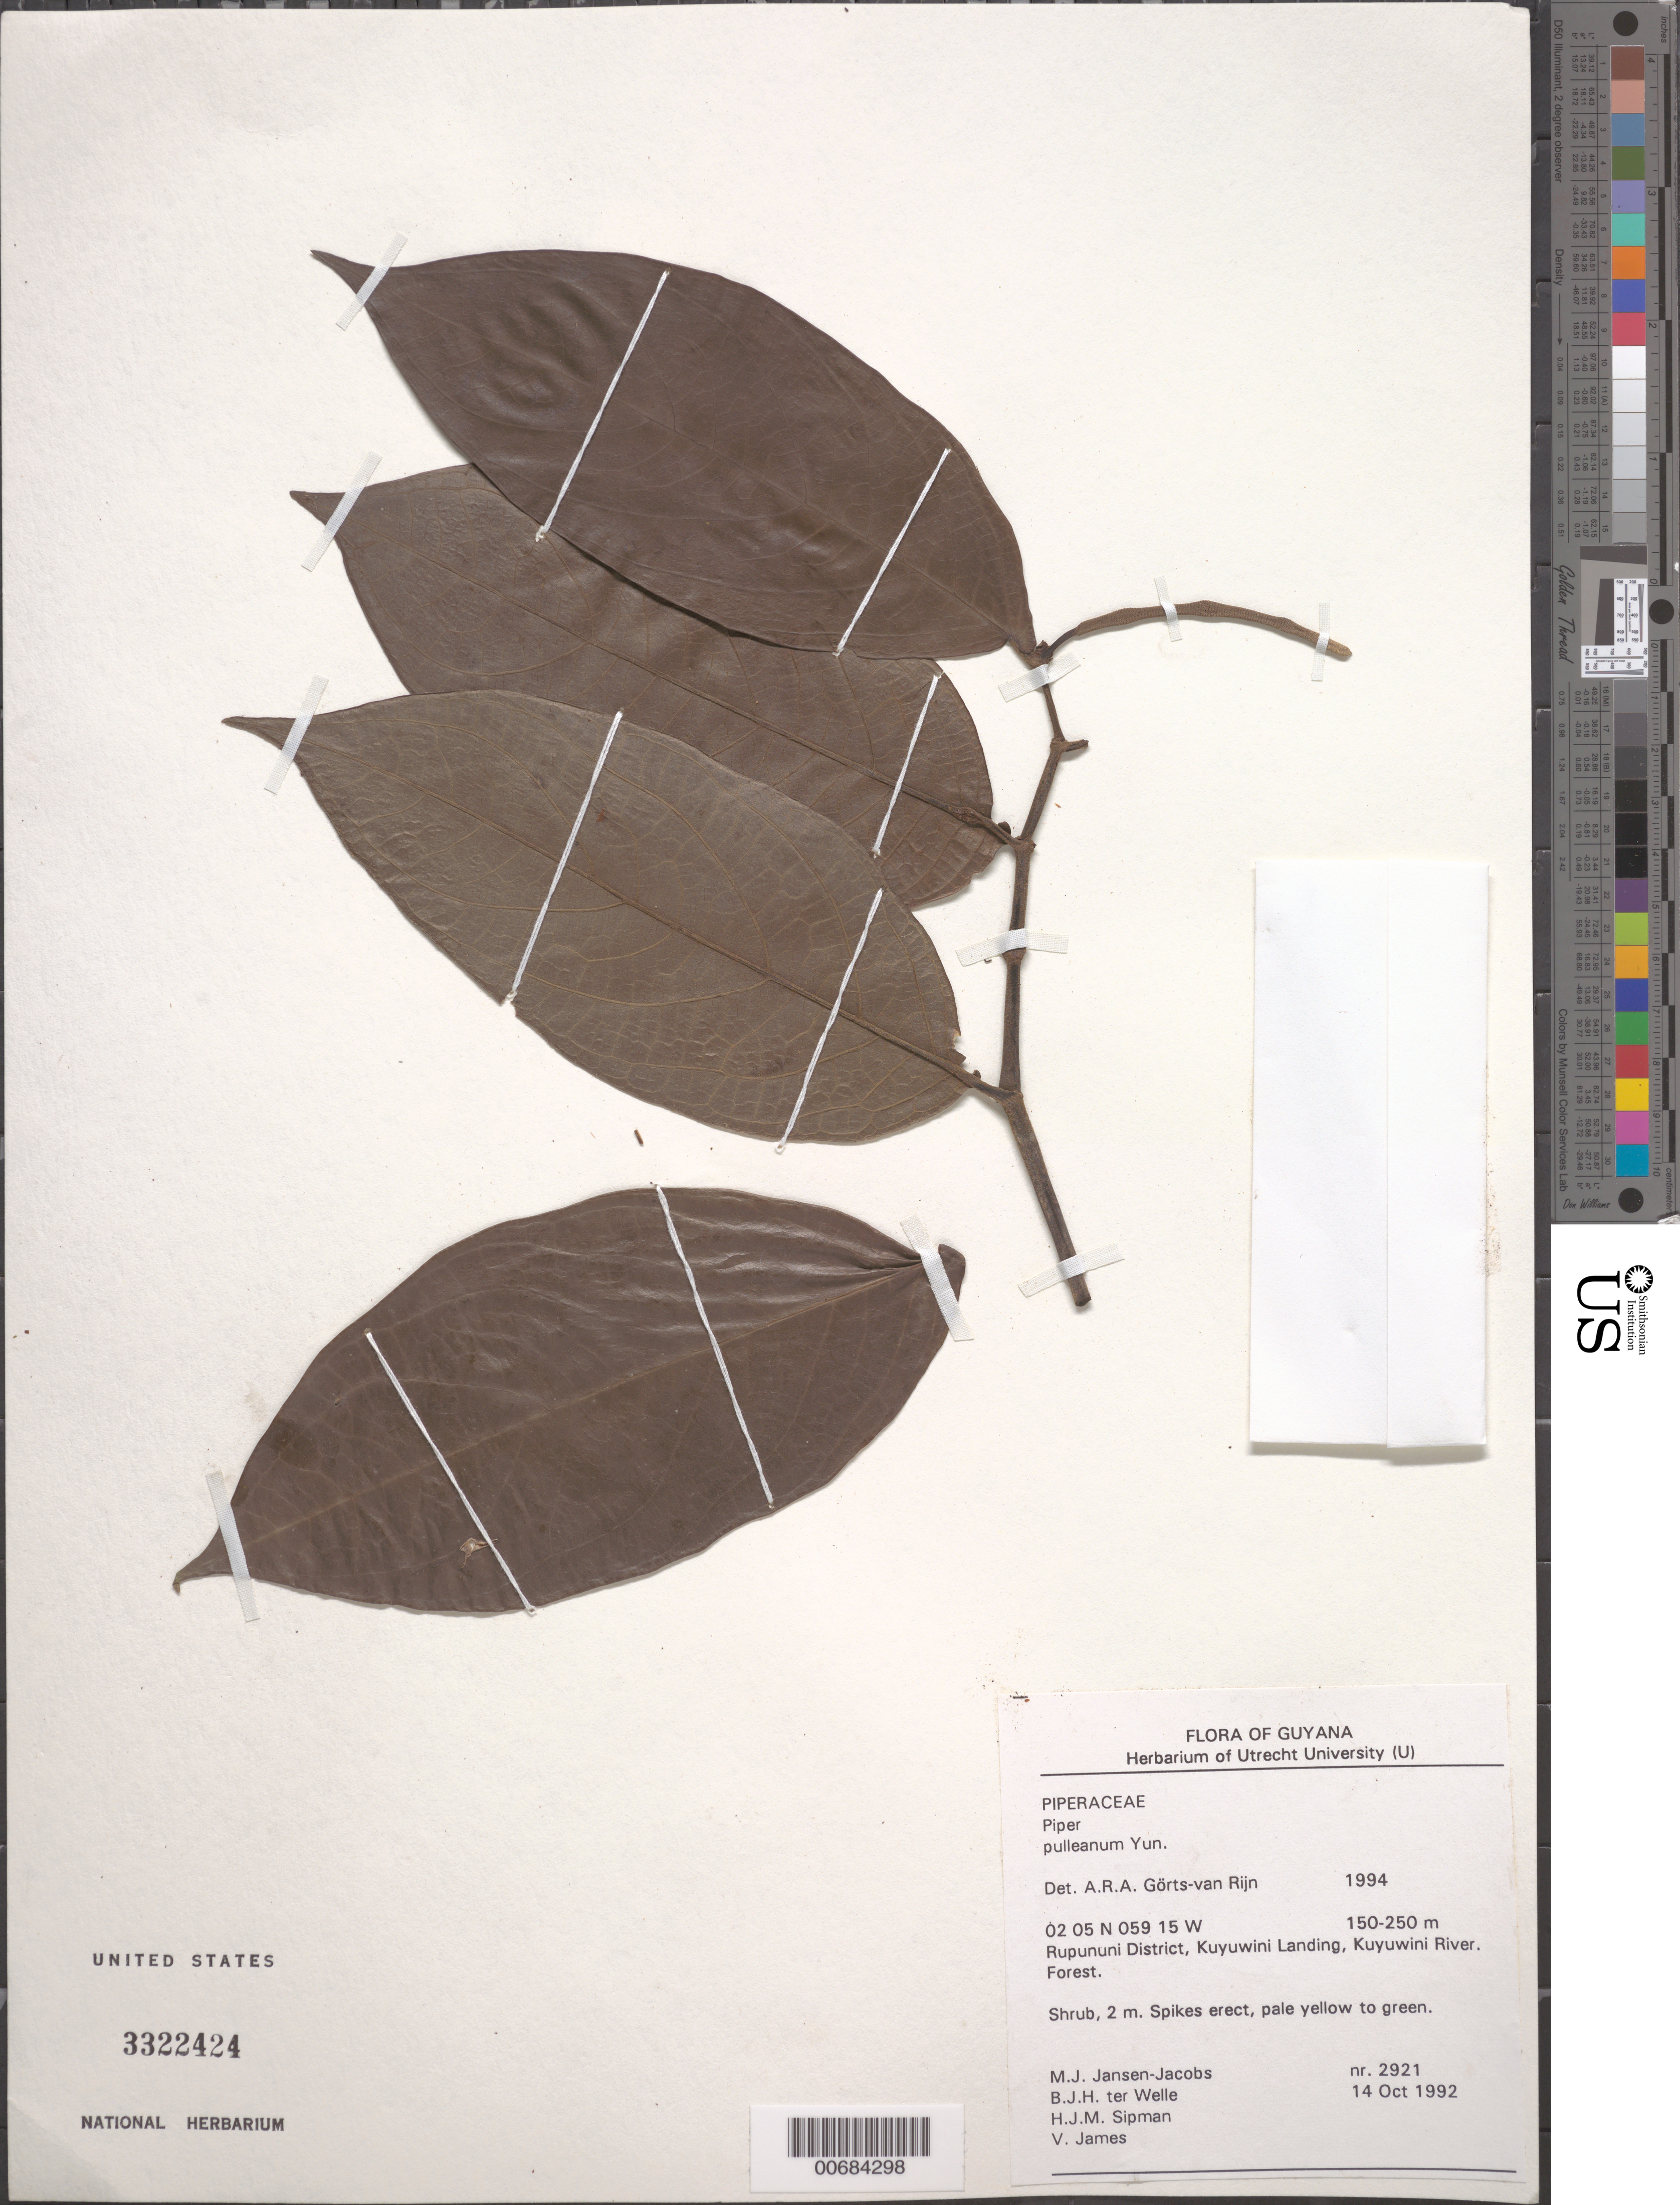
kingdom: Plantae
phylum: Tracheophyta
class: Magnoliopsida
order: Piperales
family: Piperaceae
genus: Piper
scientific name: Piper pulleanum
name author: Yunck.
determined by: Görts-van Rijn, A. R. A.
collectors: M. J. Jansen-Jacobs, B. Welle, H. J. M. Sipman & V. James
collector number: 2921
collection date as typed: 14-Oct-92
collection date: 1992-10-14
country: Guyana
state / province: U. Takutu-U. Essequibo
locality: Kuyuwini Landing, Kuyuwini River, Rupununi District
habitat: Forest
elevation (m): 150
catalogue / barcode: US 3322424